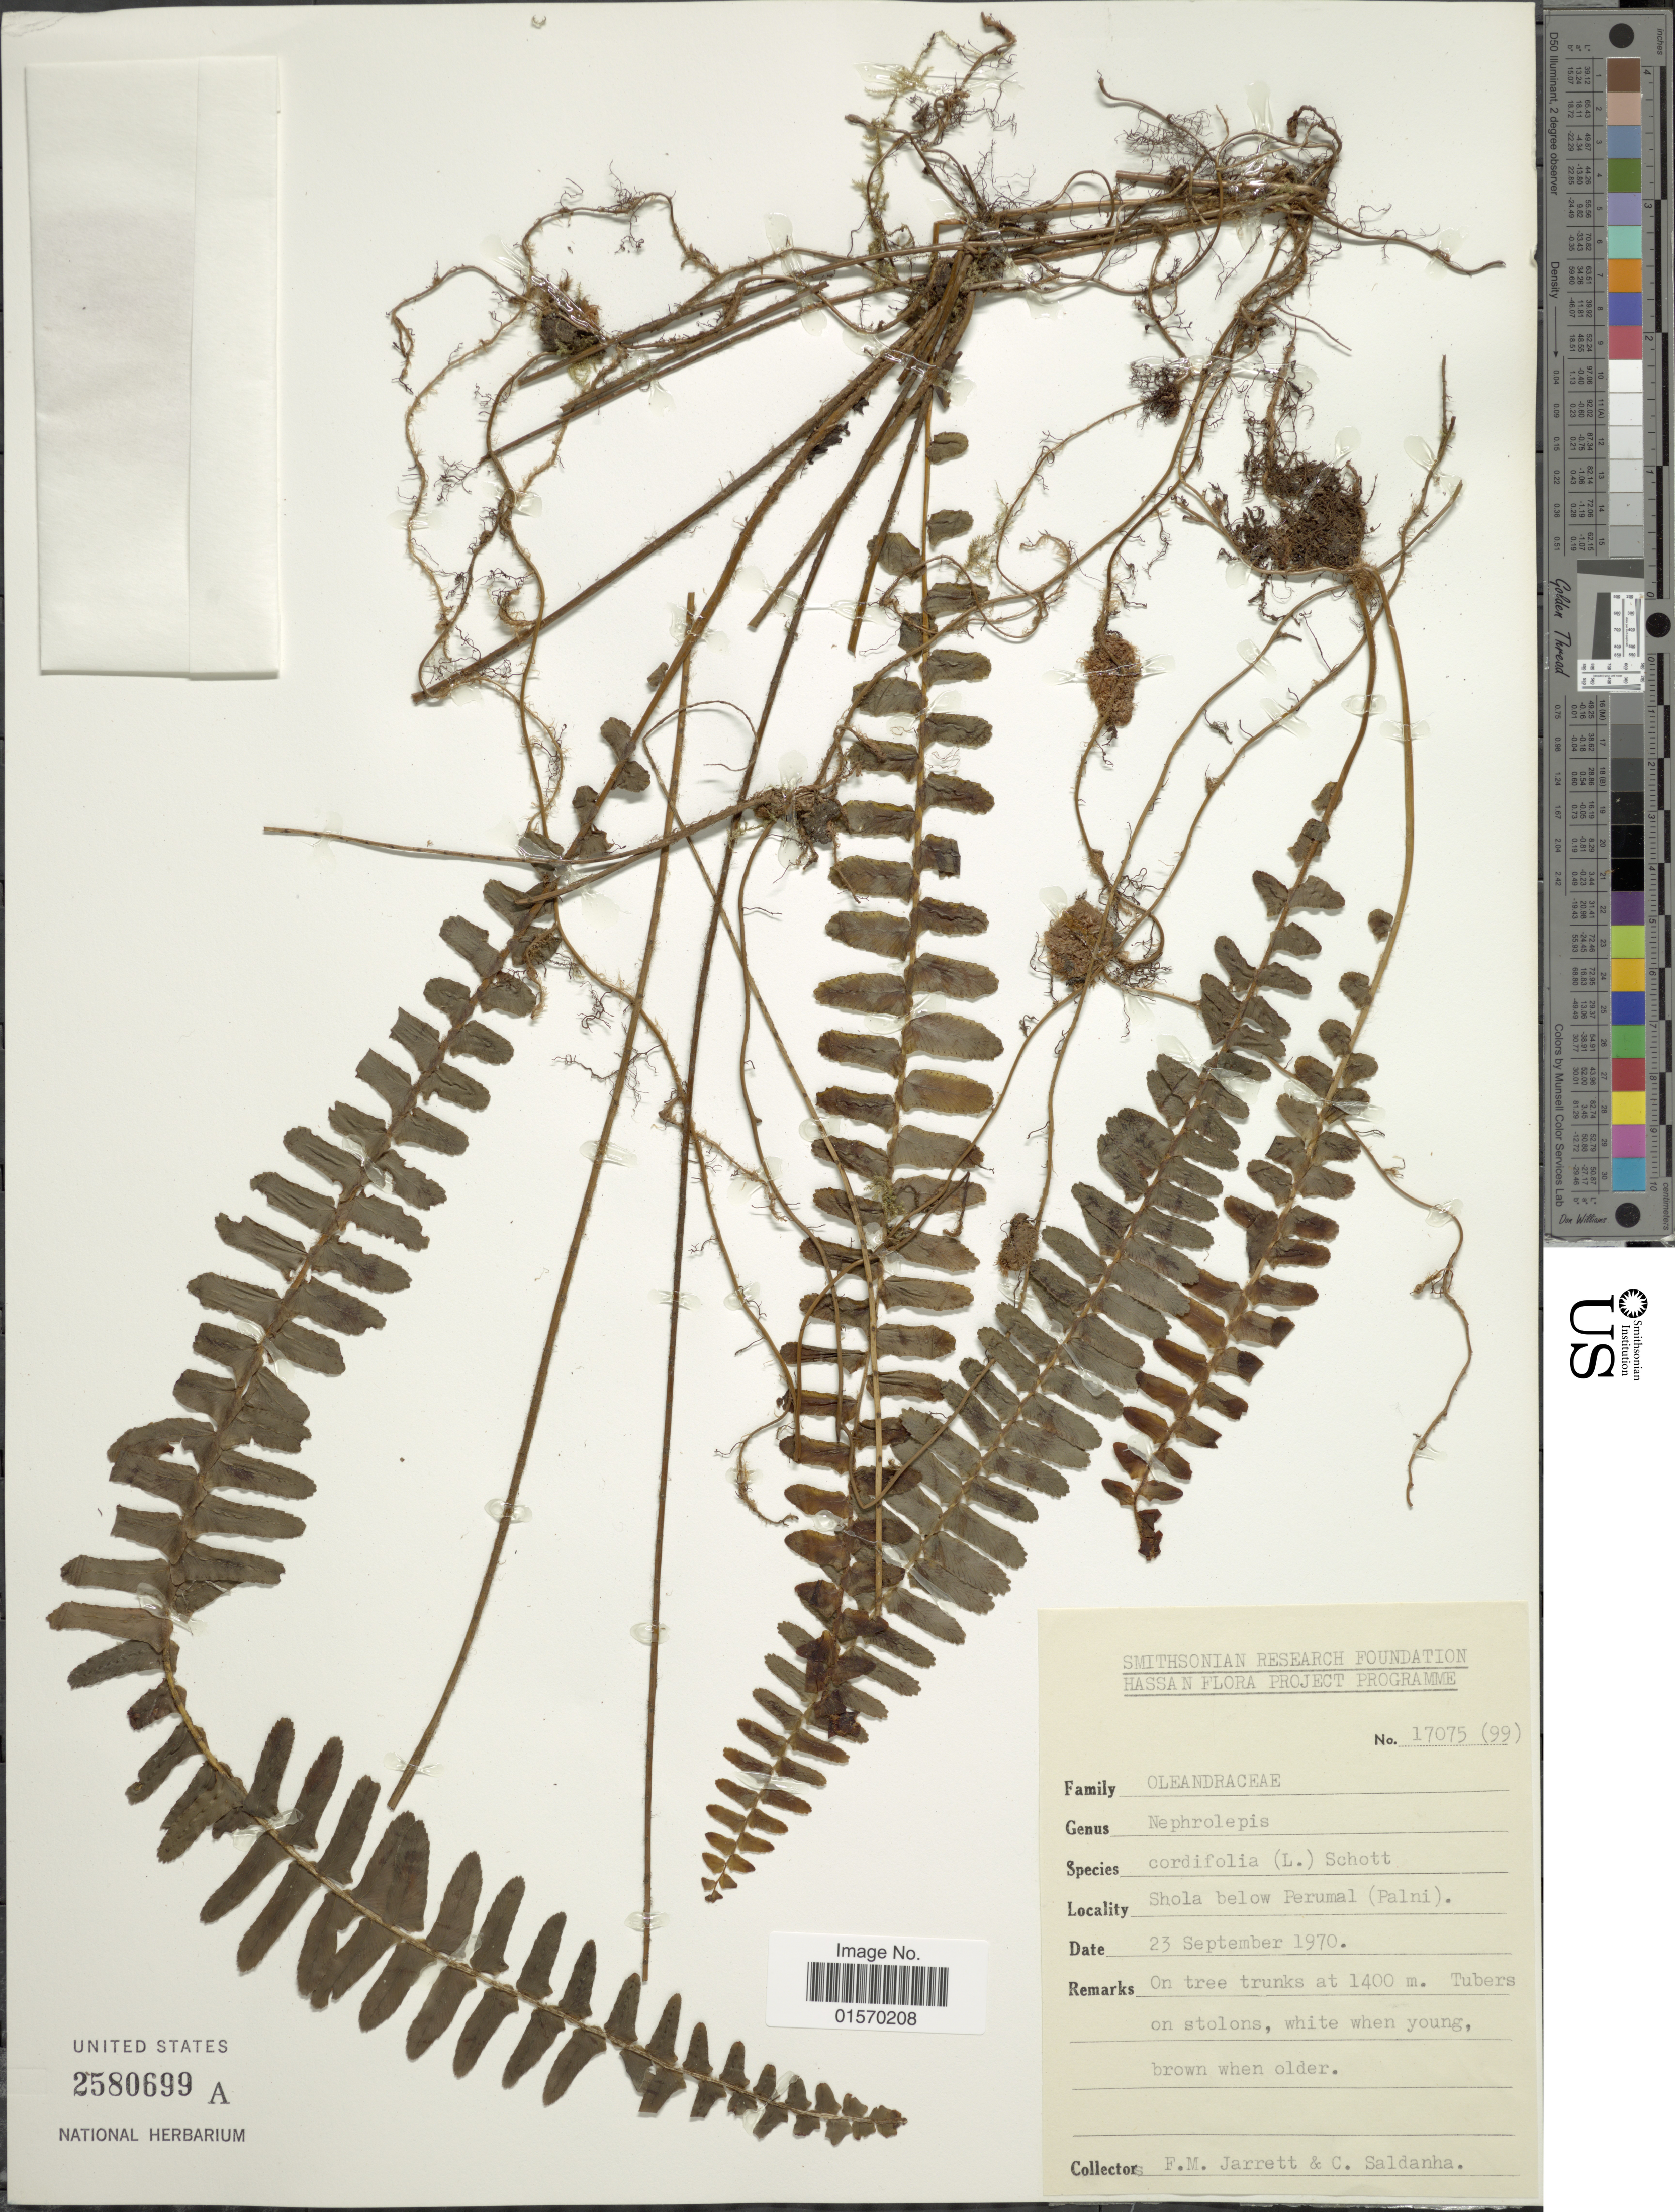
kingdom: Plantae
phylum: Tracheophyta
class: Polypodiopsida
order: Polypodiales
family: Nephrolepidaceae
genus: Nephrolepis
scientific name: Nephrolepis cordifolia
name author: (L.) C. Presl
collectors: F. M. Jarrett & C. Saldanha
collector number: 17075 (99)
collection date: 1970-09-23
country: India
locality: Shola below Perumal (Palni)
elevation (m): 1400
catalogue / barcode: US 2580699A